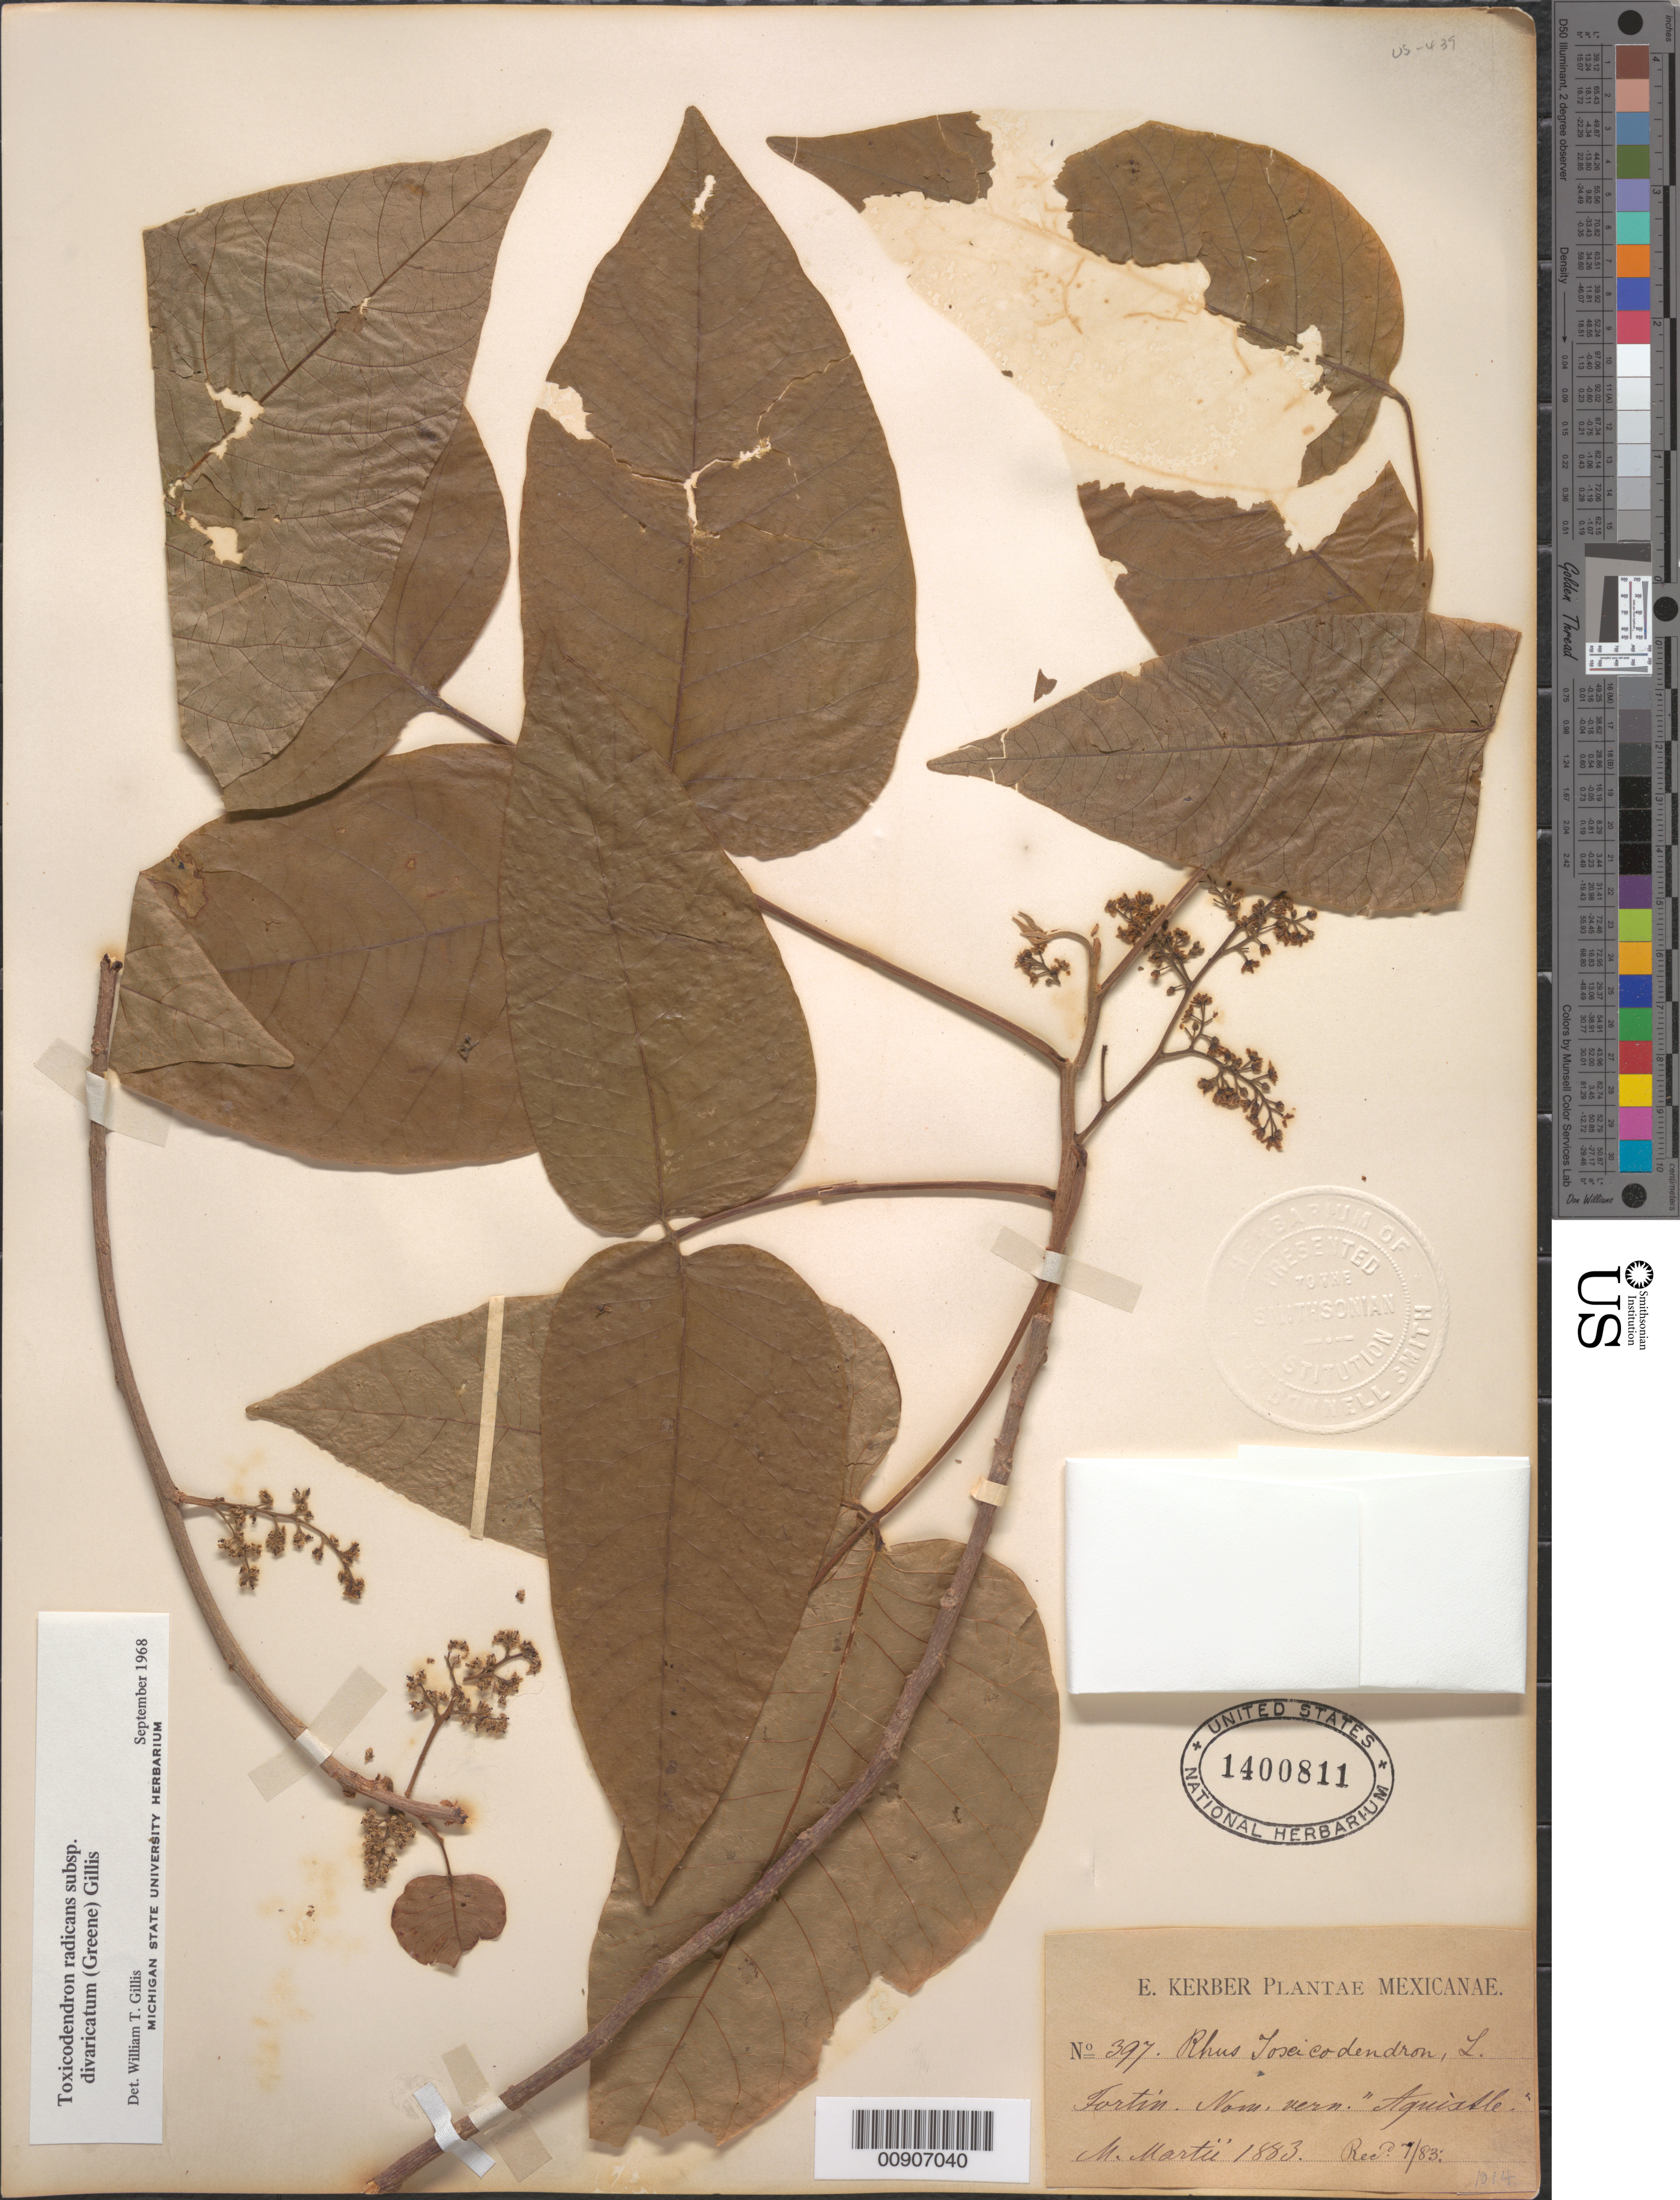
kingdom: Plantae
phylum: Tracheophyta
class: Magnoliopsida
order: Sapindales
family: Anacardiaceae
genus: Toxicodendron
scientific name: Toxicodendron radicans subsp. divaricatum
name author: (Greene) Gillis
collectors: E. Kerber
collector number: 397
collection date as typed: Jul 1883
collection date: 1883-07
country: Mexico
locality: Fortin.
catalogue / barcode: US 1400811